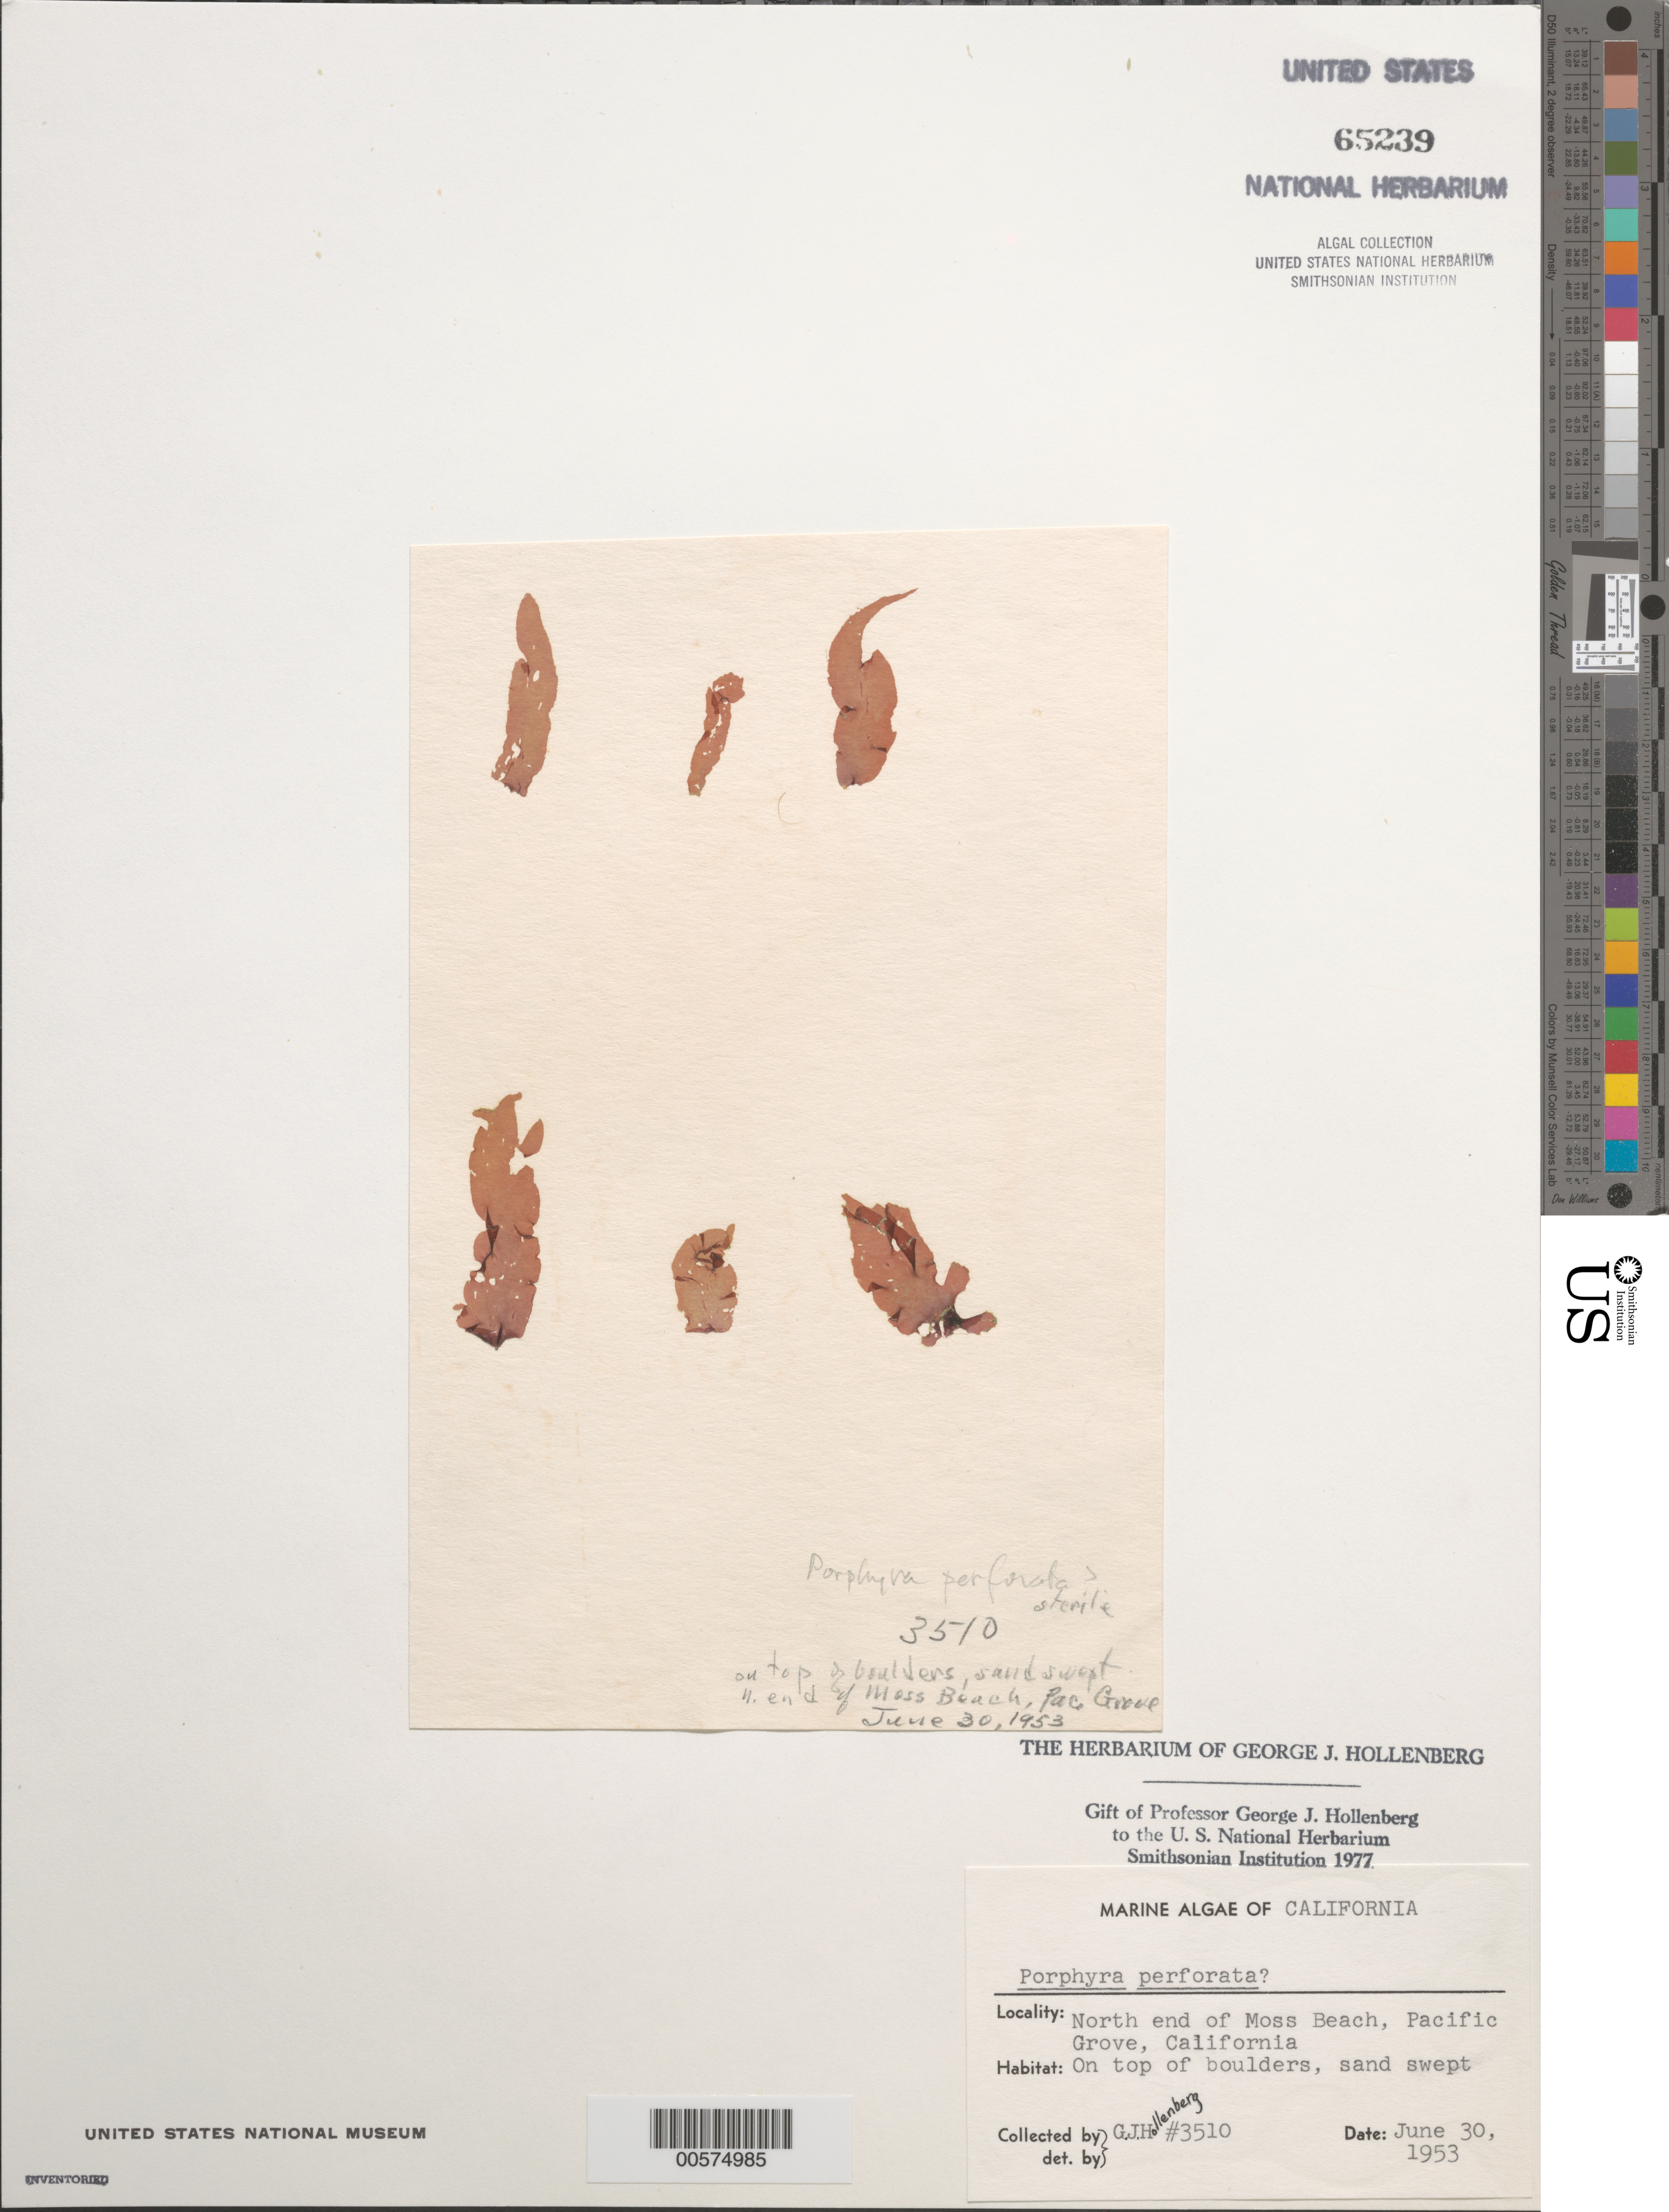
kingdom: Plantae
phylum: Rhodophyta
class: Bangiophyceae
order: Bangiales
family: Bangiaceae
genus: Pyropia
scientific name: Pyropia perforata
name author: (J. Agardh) S.C. Lindstrom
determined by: Algae name updating Project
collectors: G. Hollenberg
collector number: GJH 3510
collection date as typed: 30 Jun 1953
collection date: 1953-06-30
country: United States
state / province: California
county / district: Monterey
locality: Moss Beach, Pacific Grove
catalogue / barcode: US 65239